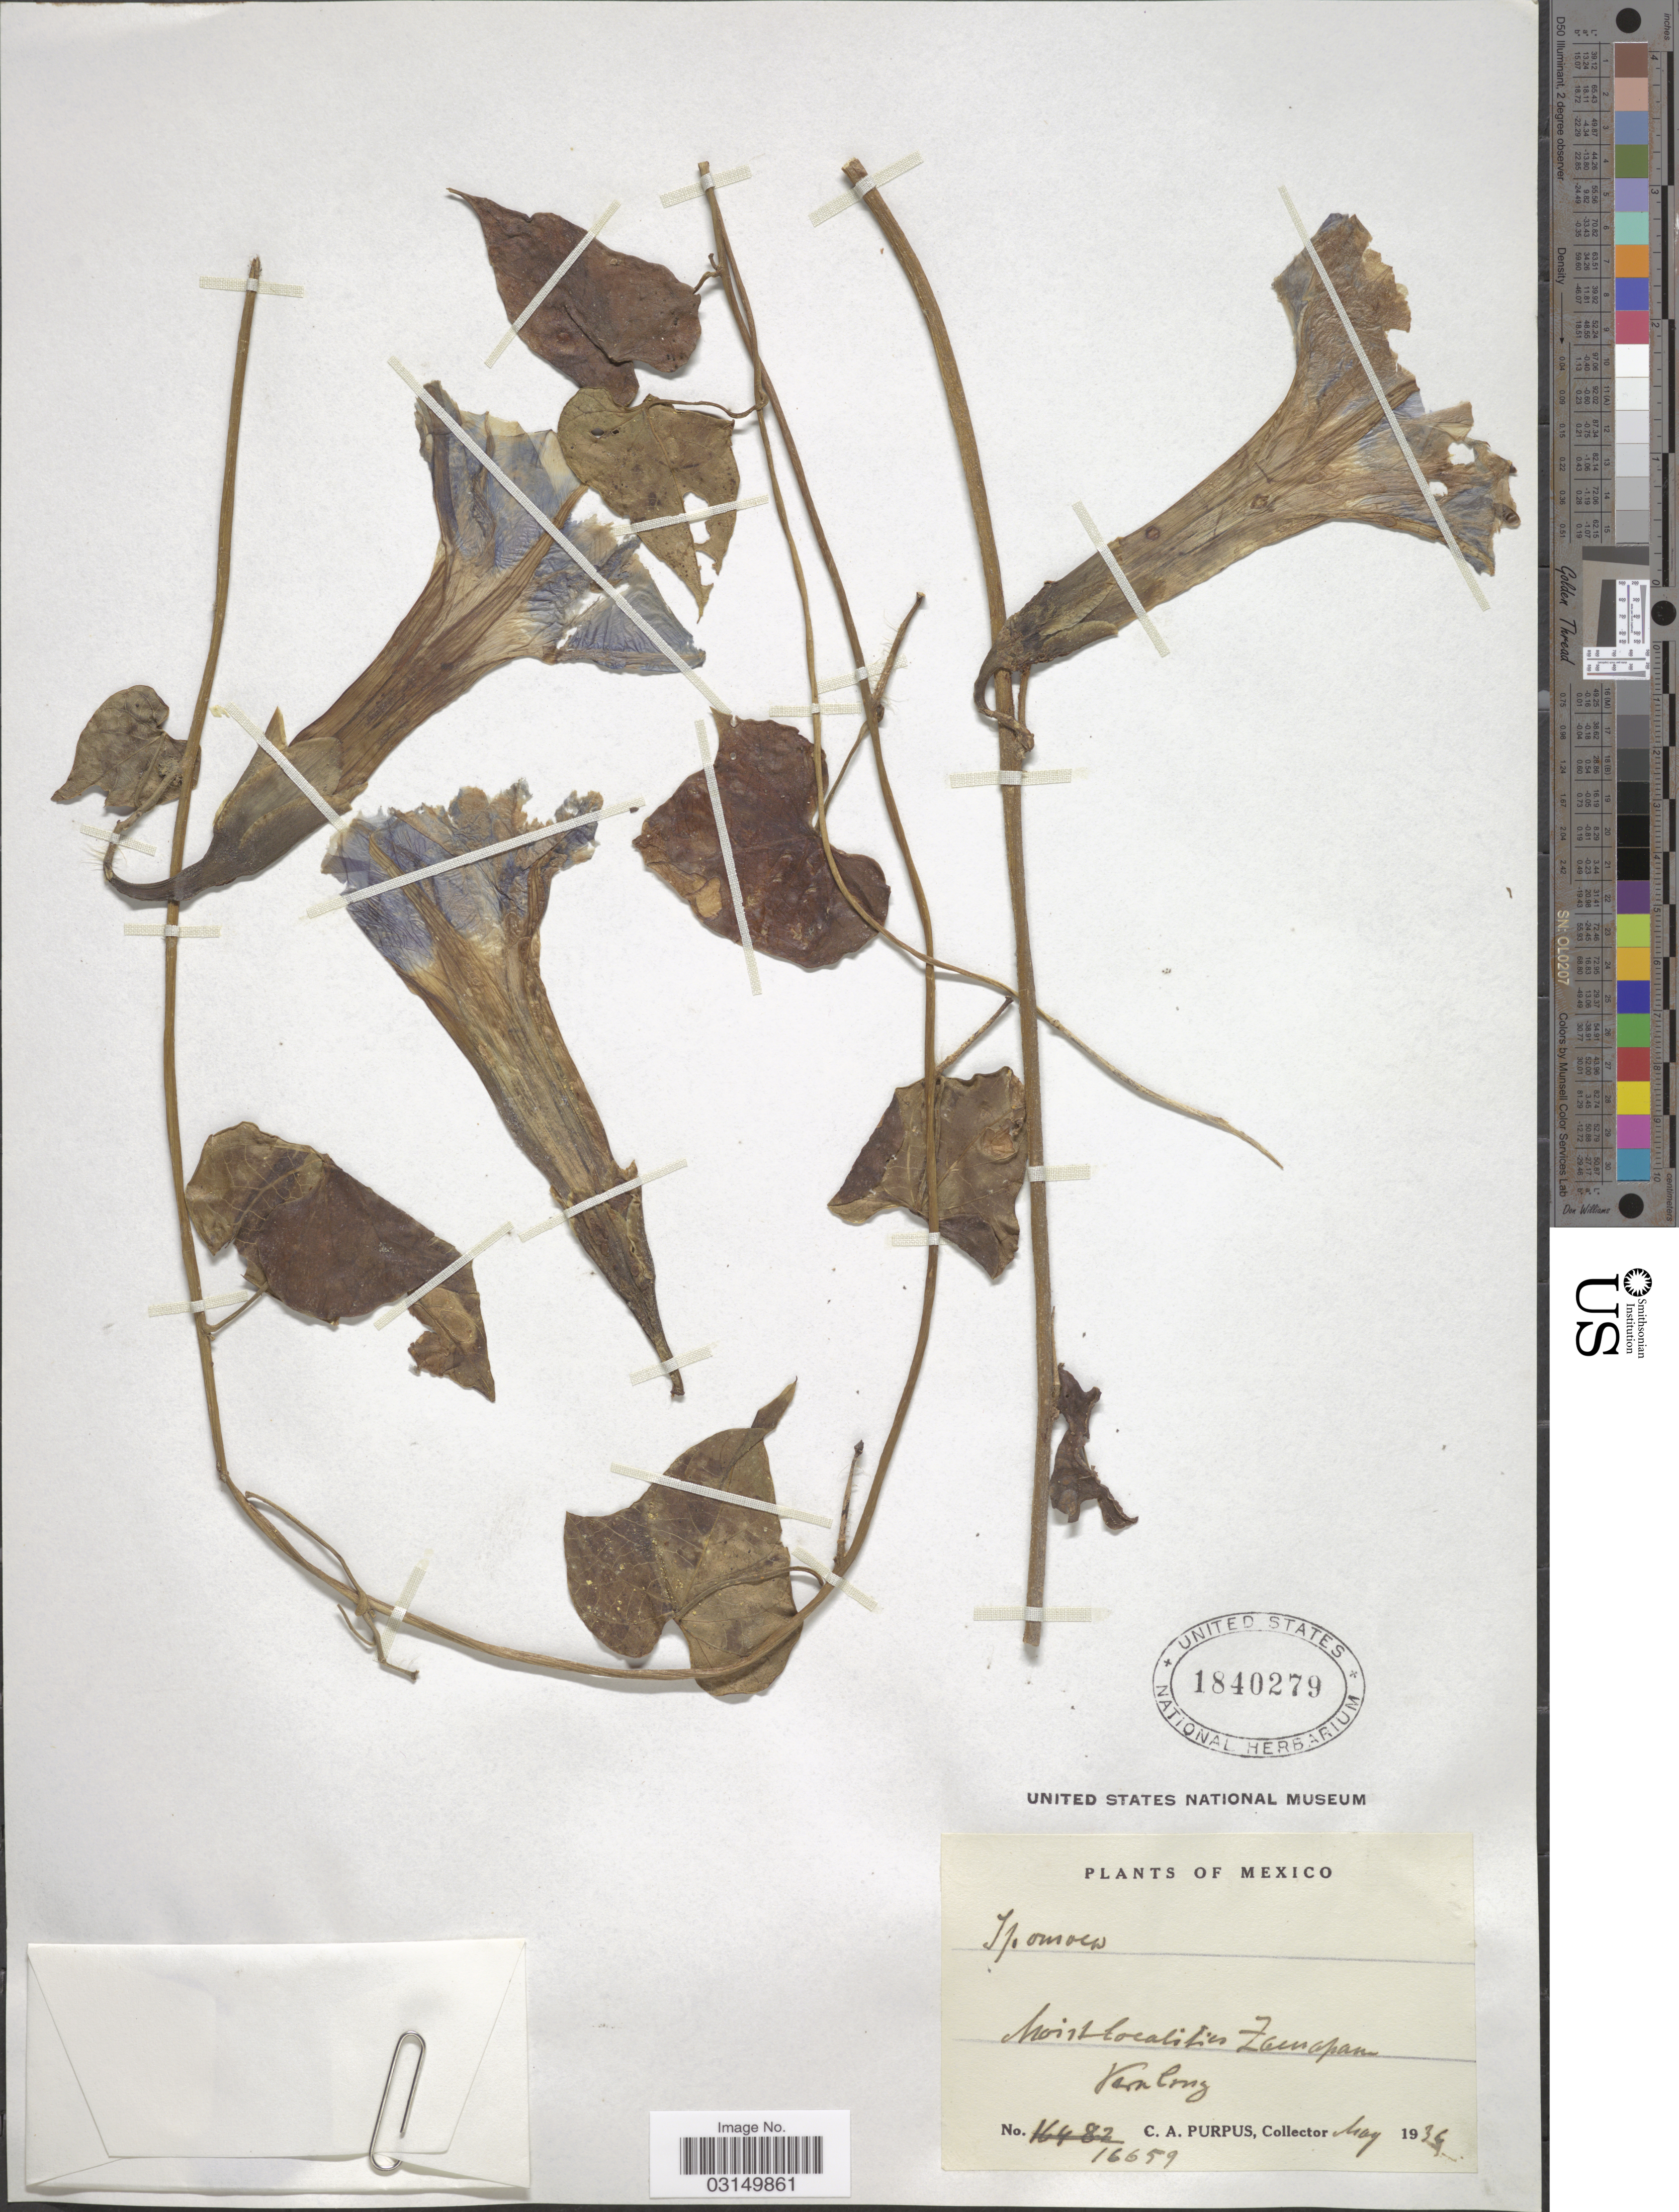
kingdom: Plantae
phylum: Tracheophyta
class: Magnoliopsida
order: Solanales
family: Convolvulaceae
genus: Ipomoea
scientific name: Ipomoea clavata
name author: (G. Don) J.F. Macbr.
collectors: C. A. Purpus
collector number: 16659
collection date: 1934-05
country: Mexico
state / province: Veracruz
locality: Zacuapan, Vera Cruz.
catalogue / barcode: US 1840279